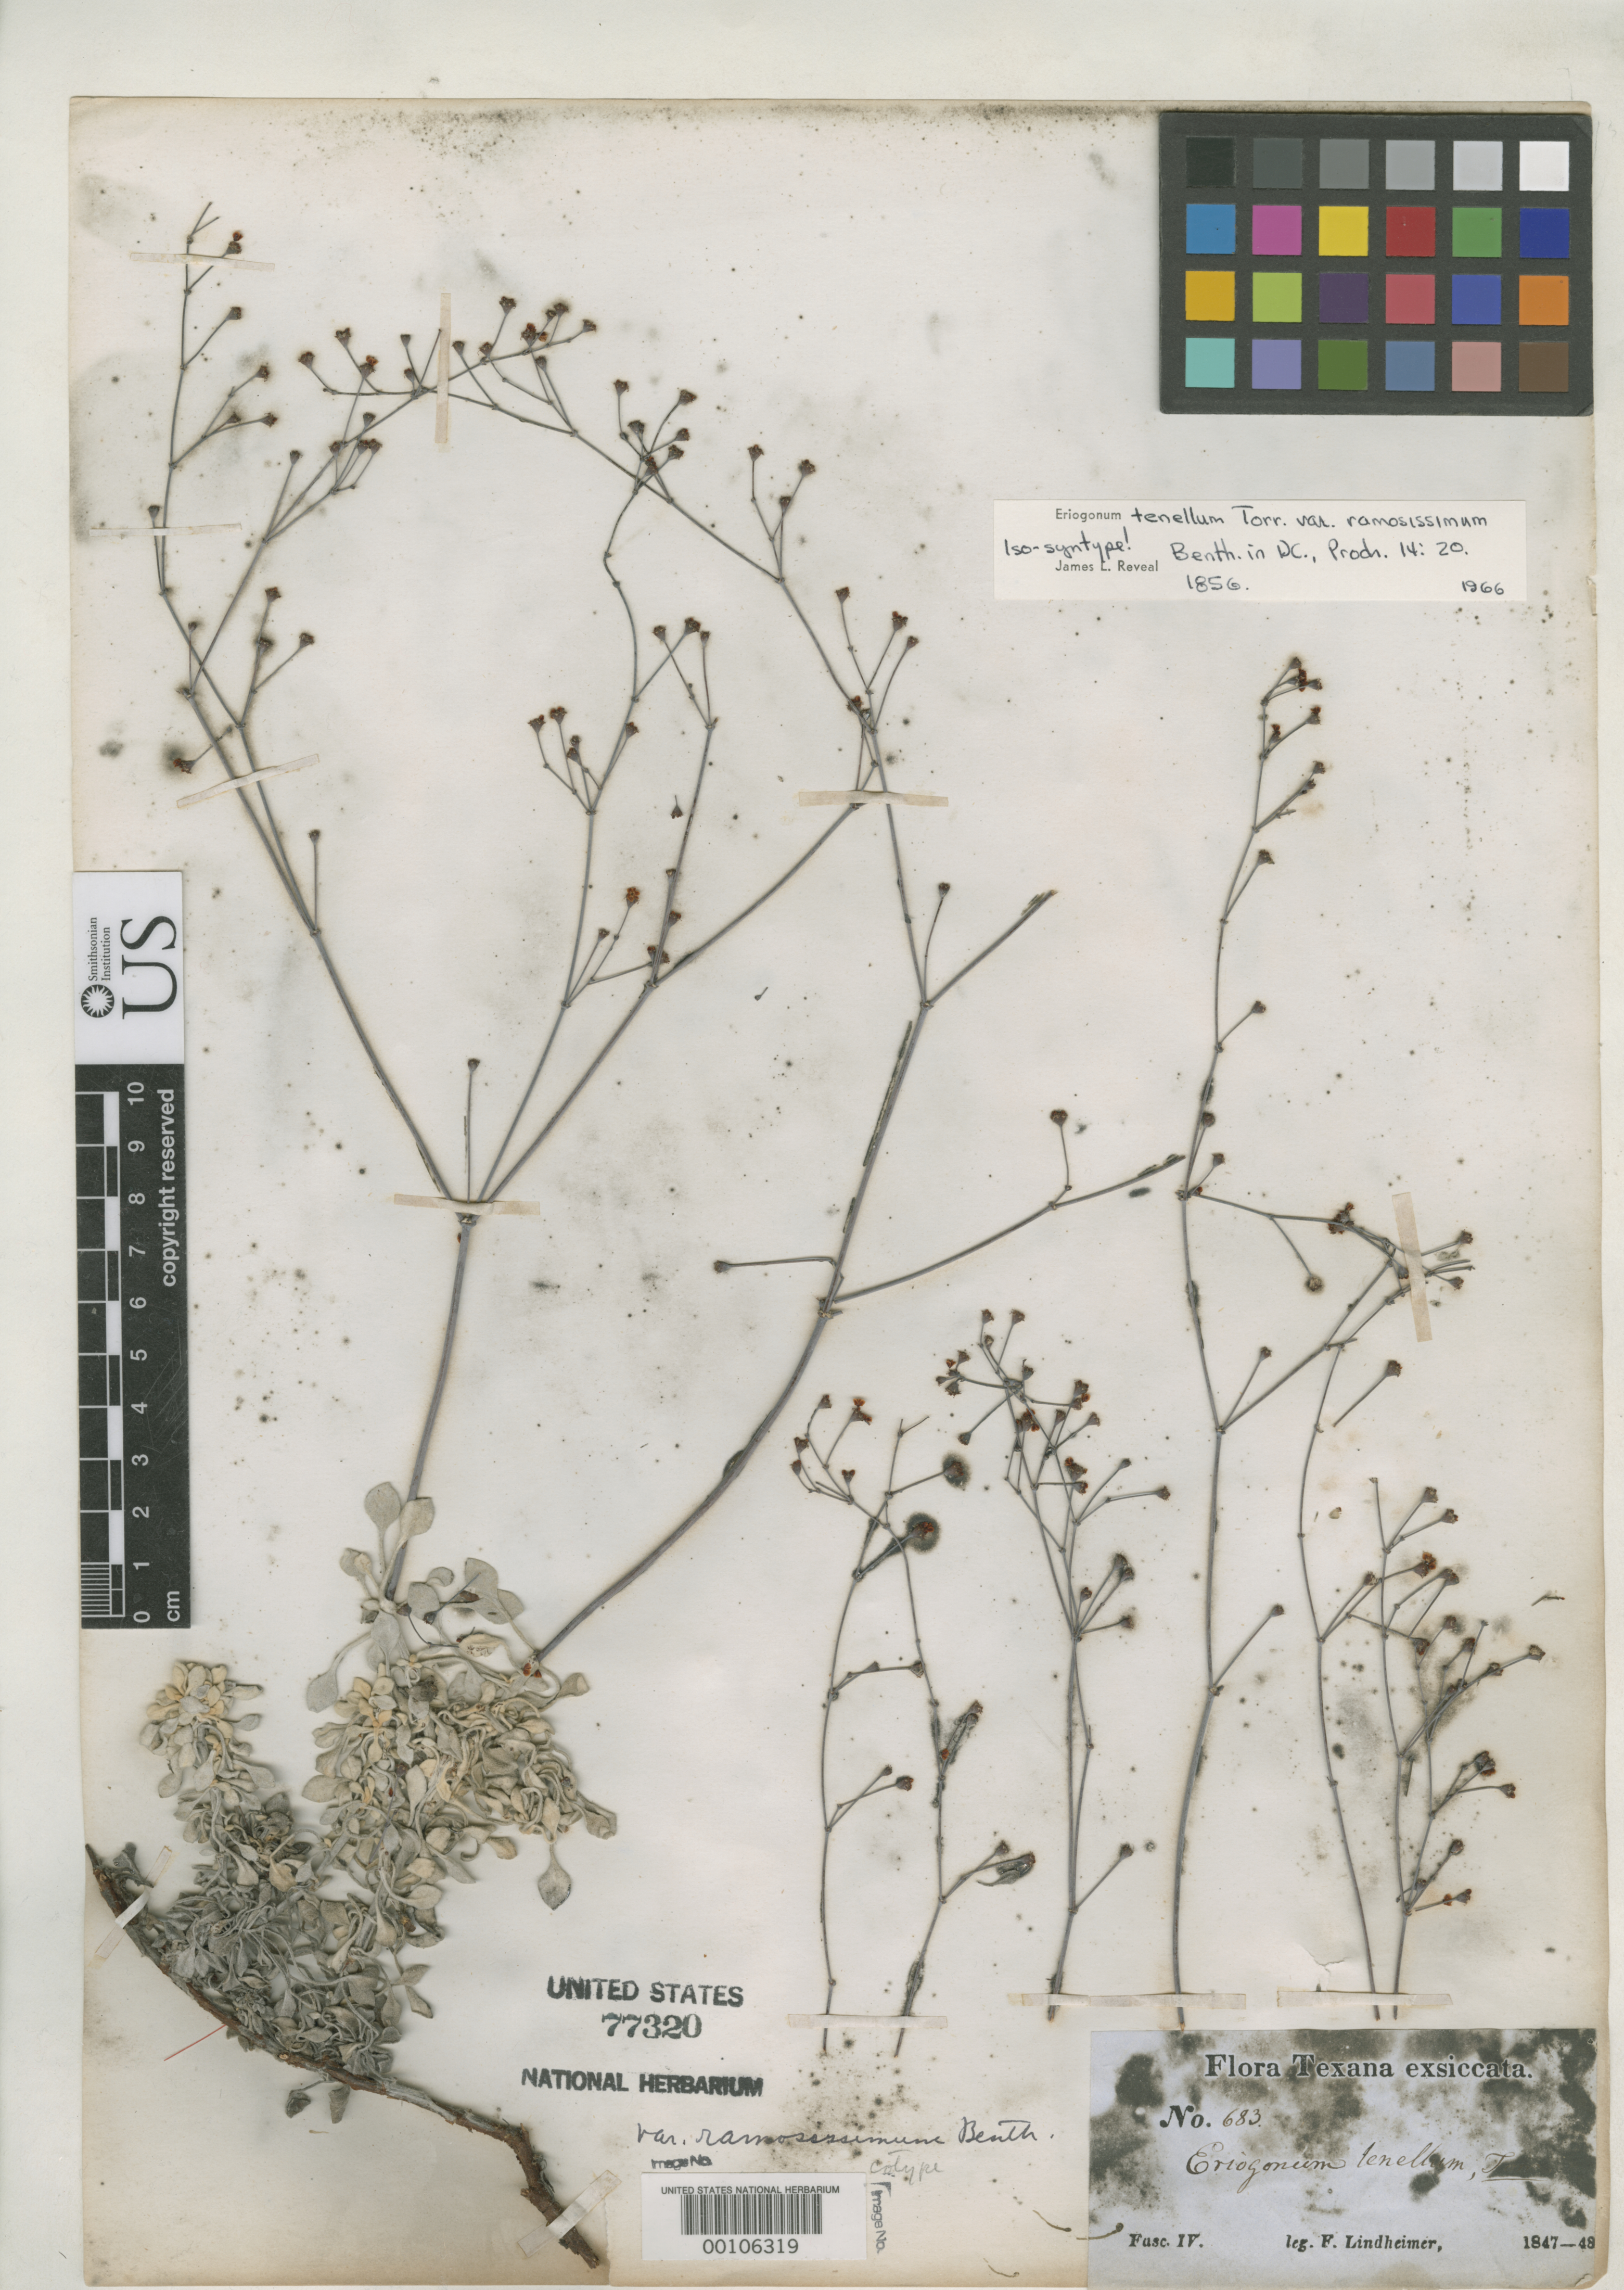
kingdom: Plantae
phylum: Tracheophyta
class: Magnoliopsida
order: Caryophyllales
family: Polygonaceae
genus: Eriogonum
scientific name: Eriogonum tenellum var. ramosissimum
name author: Benth. in DC.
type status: Isosyntype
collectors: F. J. Lindheimer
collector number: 683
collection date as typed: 1847 to -- --- 1848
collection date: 1847/1848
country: United States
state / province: Texas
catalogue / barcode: US 77320